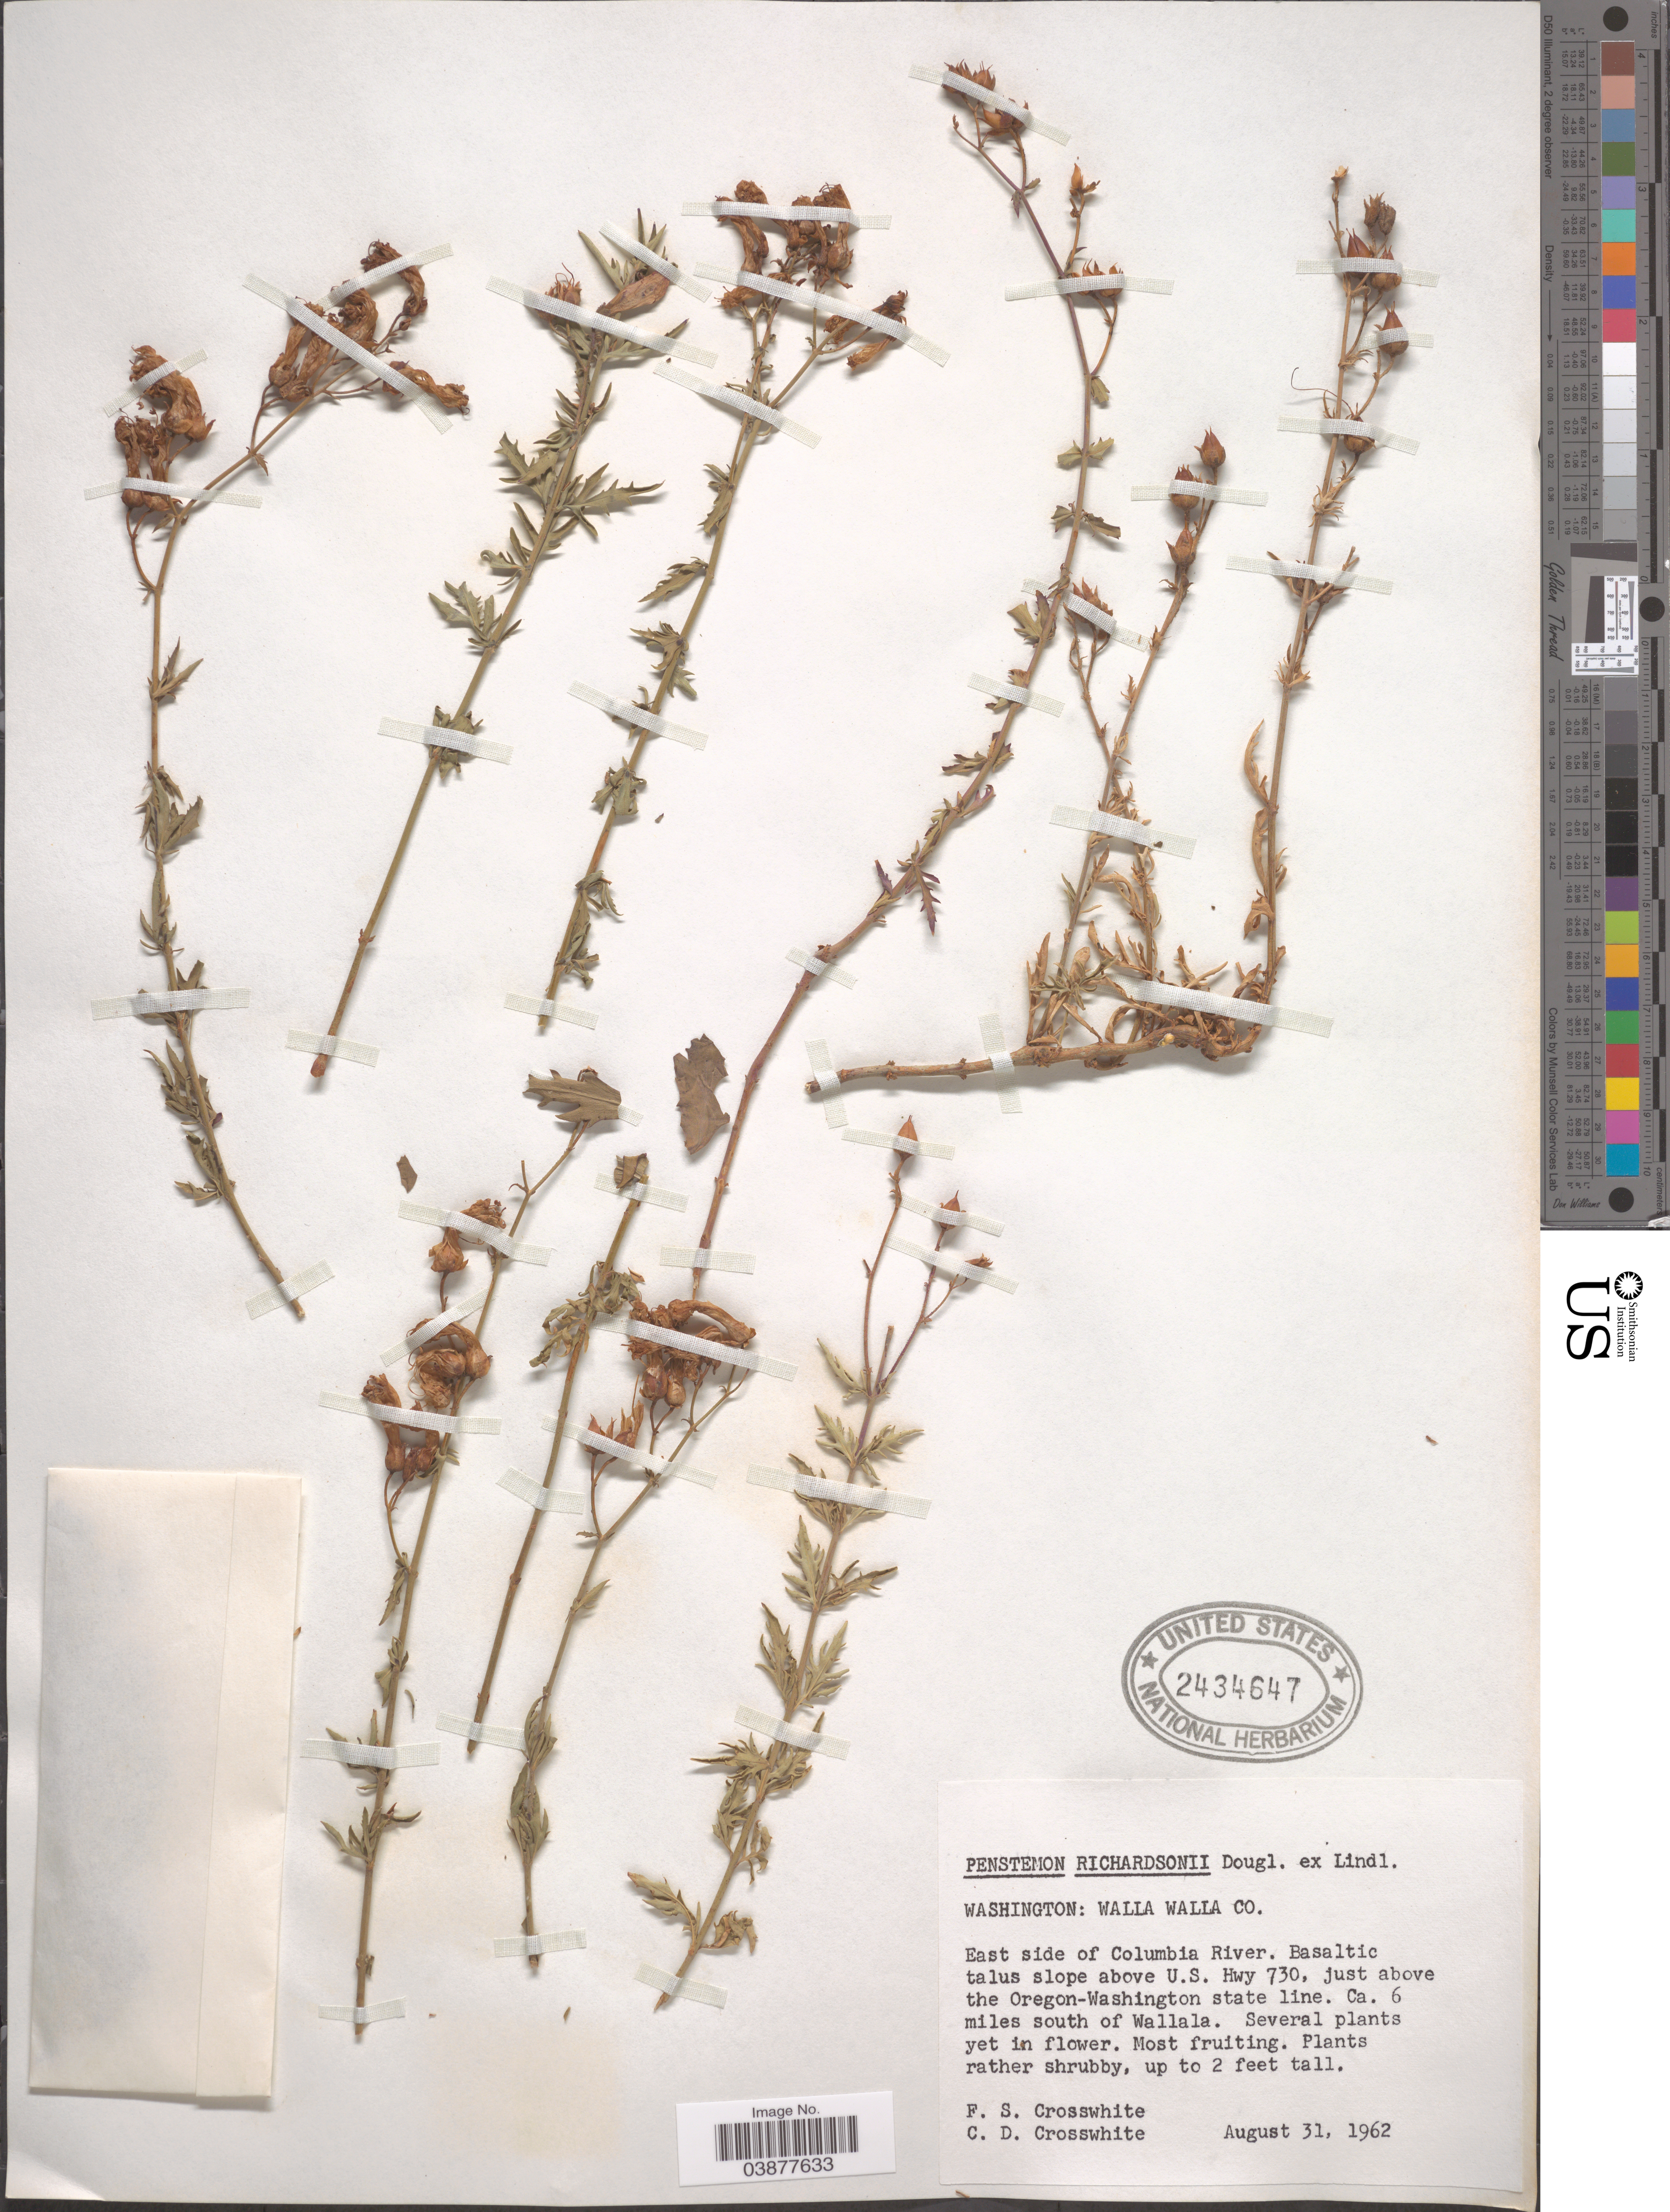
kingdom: Plantae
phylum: Tracheophyta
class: Magnoliopsida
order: Lamiales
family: Plantaginaceae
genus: Penstemon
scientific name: Penstemon richardsonii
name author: Douglas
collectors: F. Crosswhite & C. Crosswhite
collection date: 1962-08-31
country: United States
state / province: Washington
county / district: Walla Walla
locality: Walla Walla Co. East side of Columbia River. Basaltic talus slope above U.S. Hwy 730, just above the Oregon-Washington state line. Ca. 6 miles south of Wallala.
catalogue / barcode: US 2434647